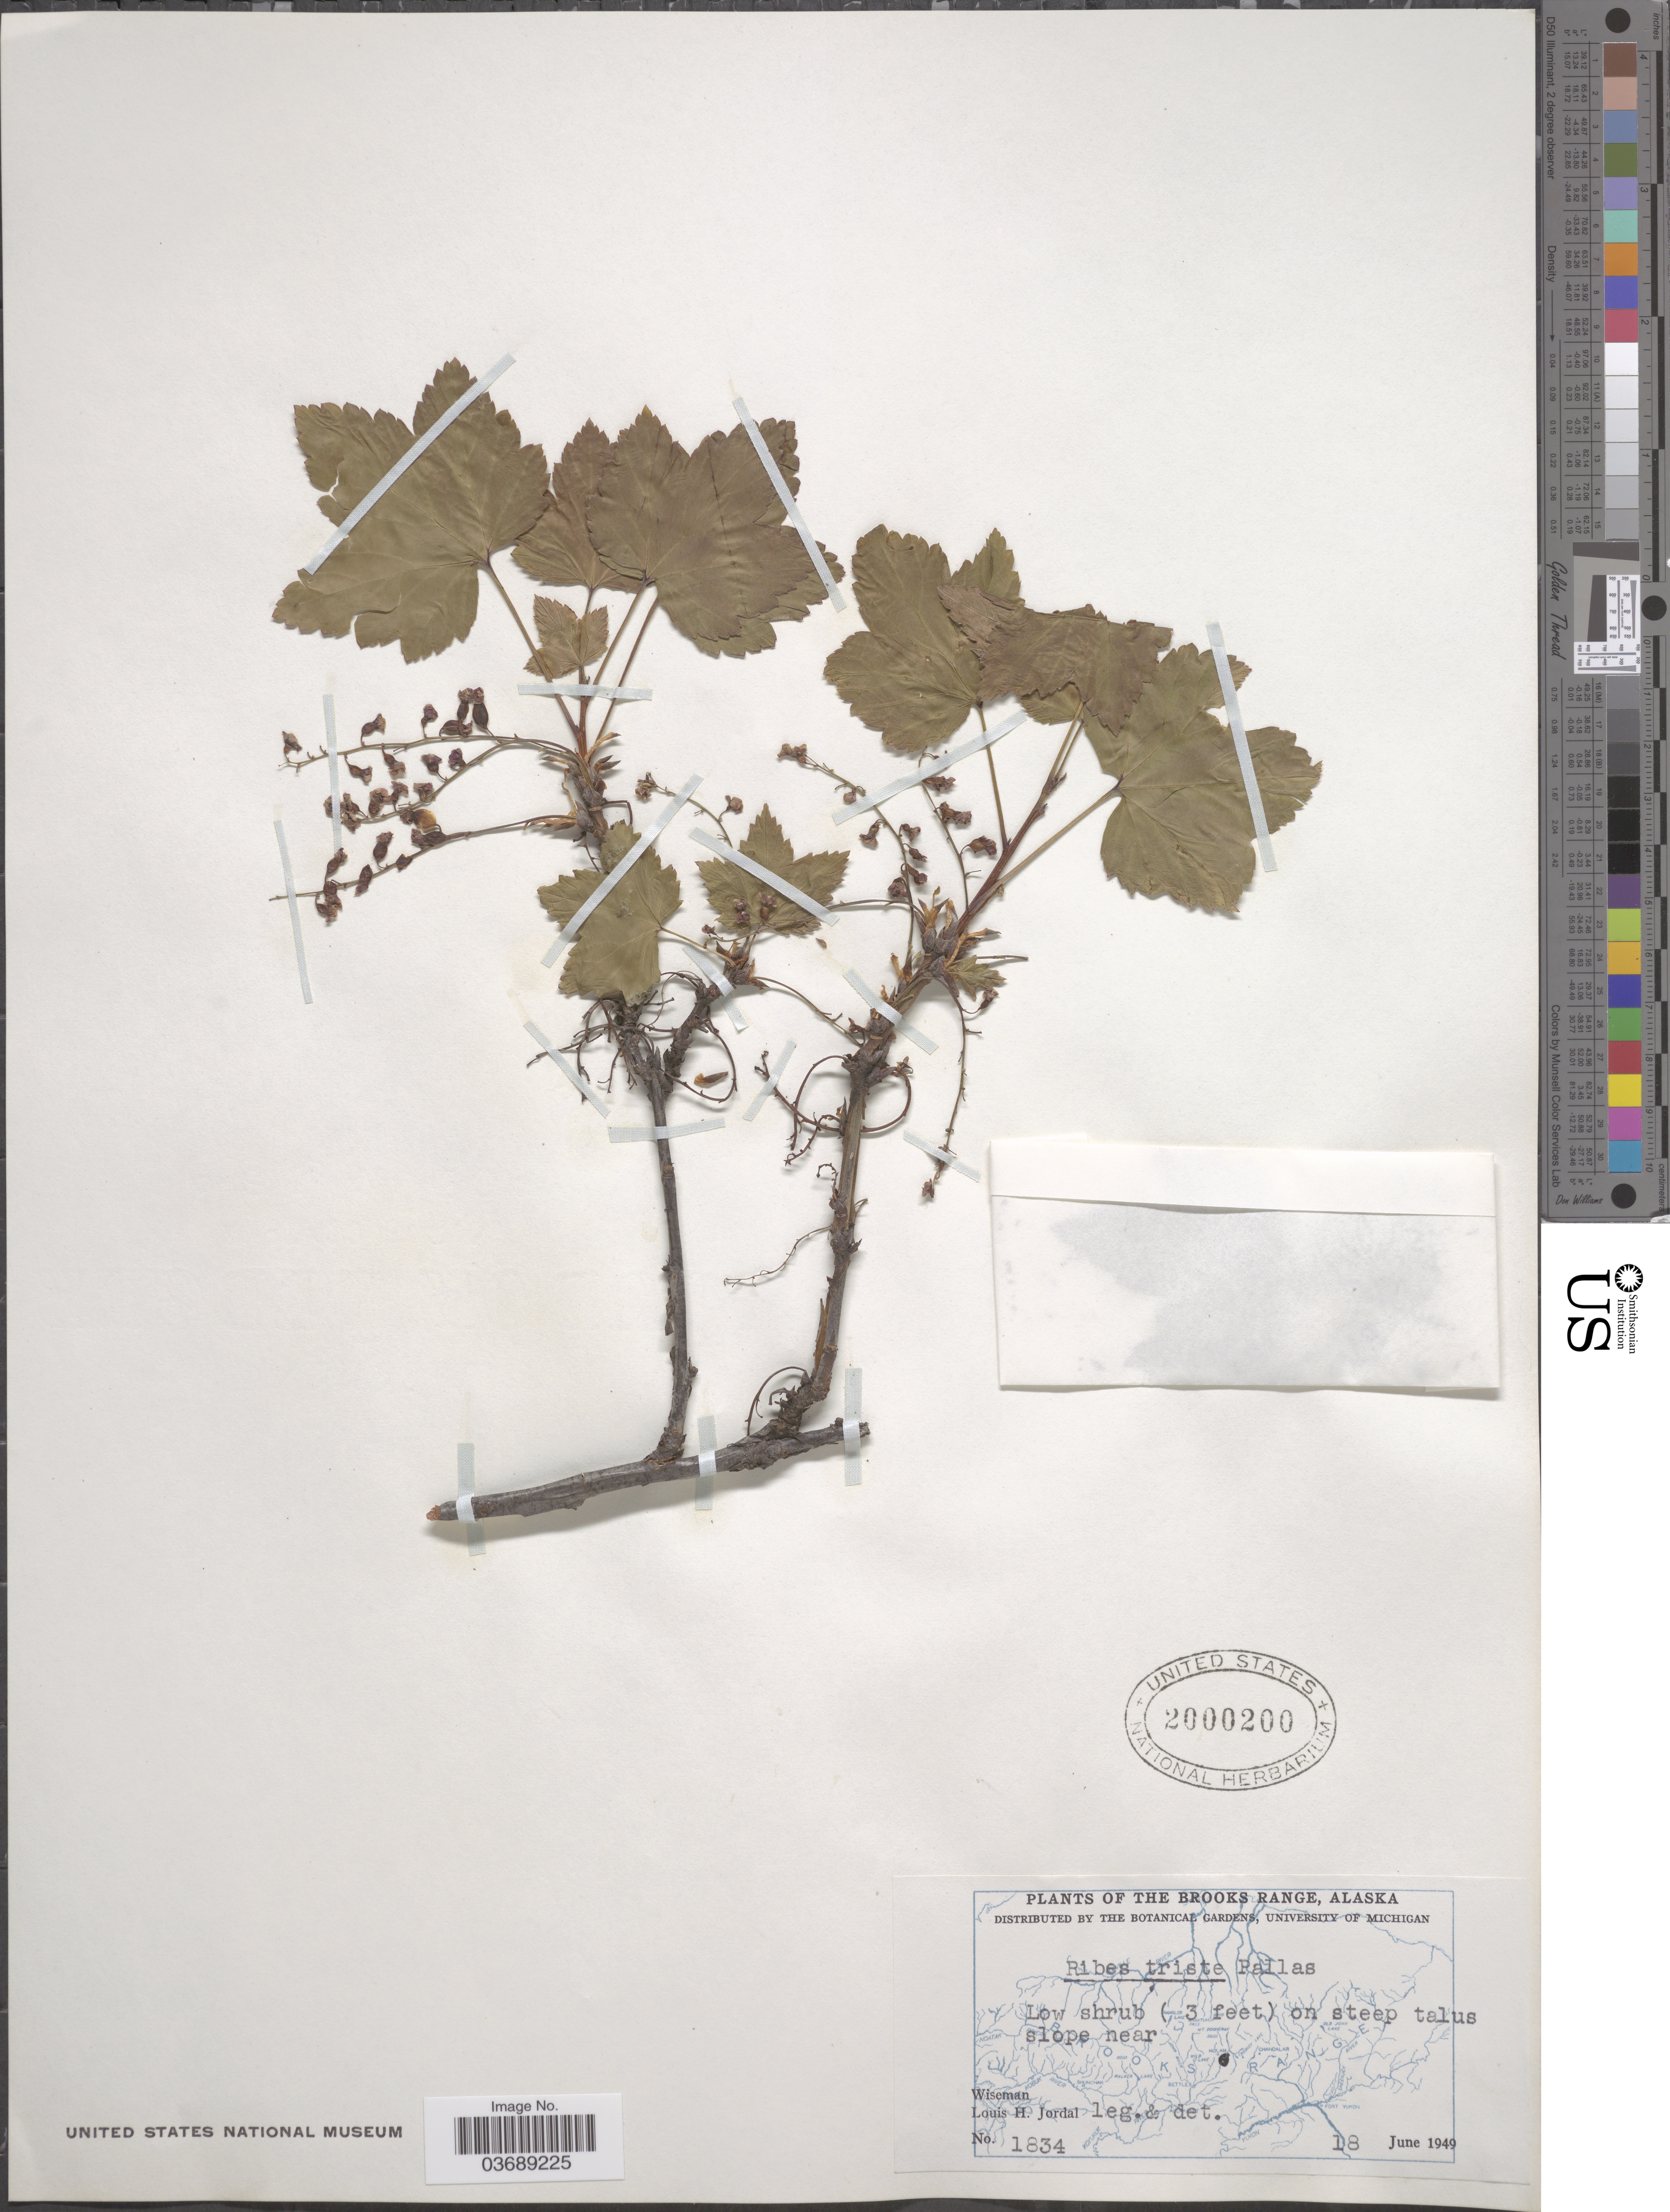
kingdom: Plantae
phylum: Tracheophyta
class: Magnoliopsida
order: Saxifragales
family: Grossulariaceae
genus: Ribes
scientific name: Ribes triste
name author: Pall.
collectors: L. Jordal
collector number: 1834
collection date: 1949-06-18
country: United States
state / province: Alaska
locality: The Brooks Range. Wiseman.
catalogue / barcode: US 2000200